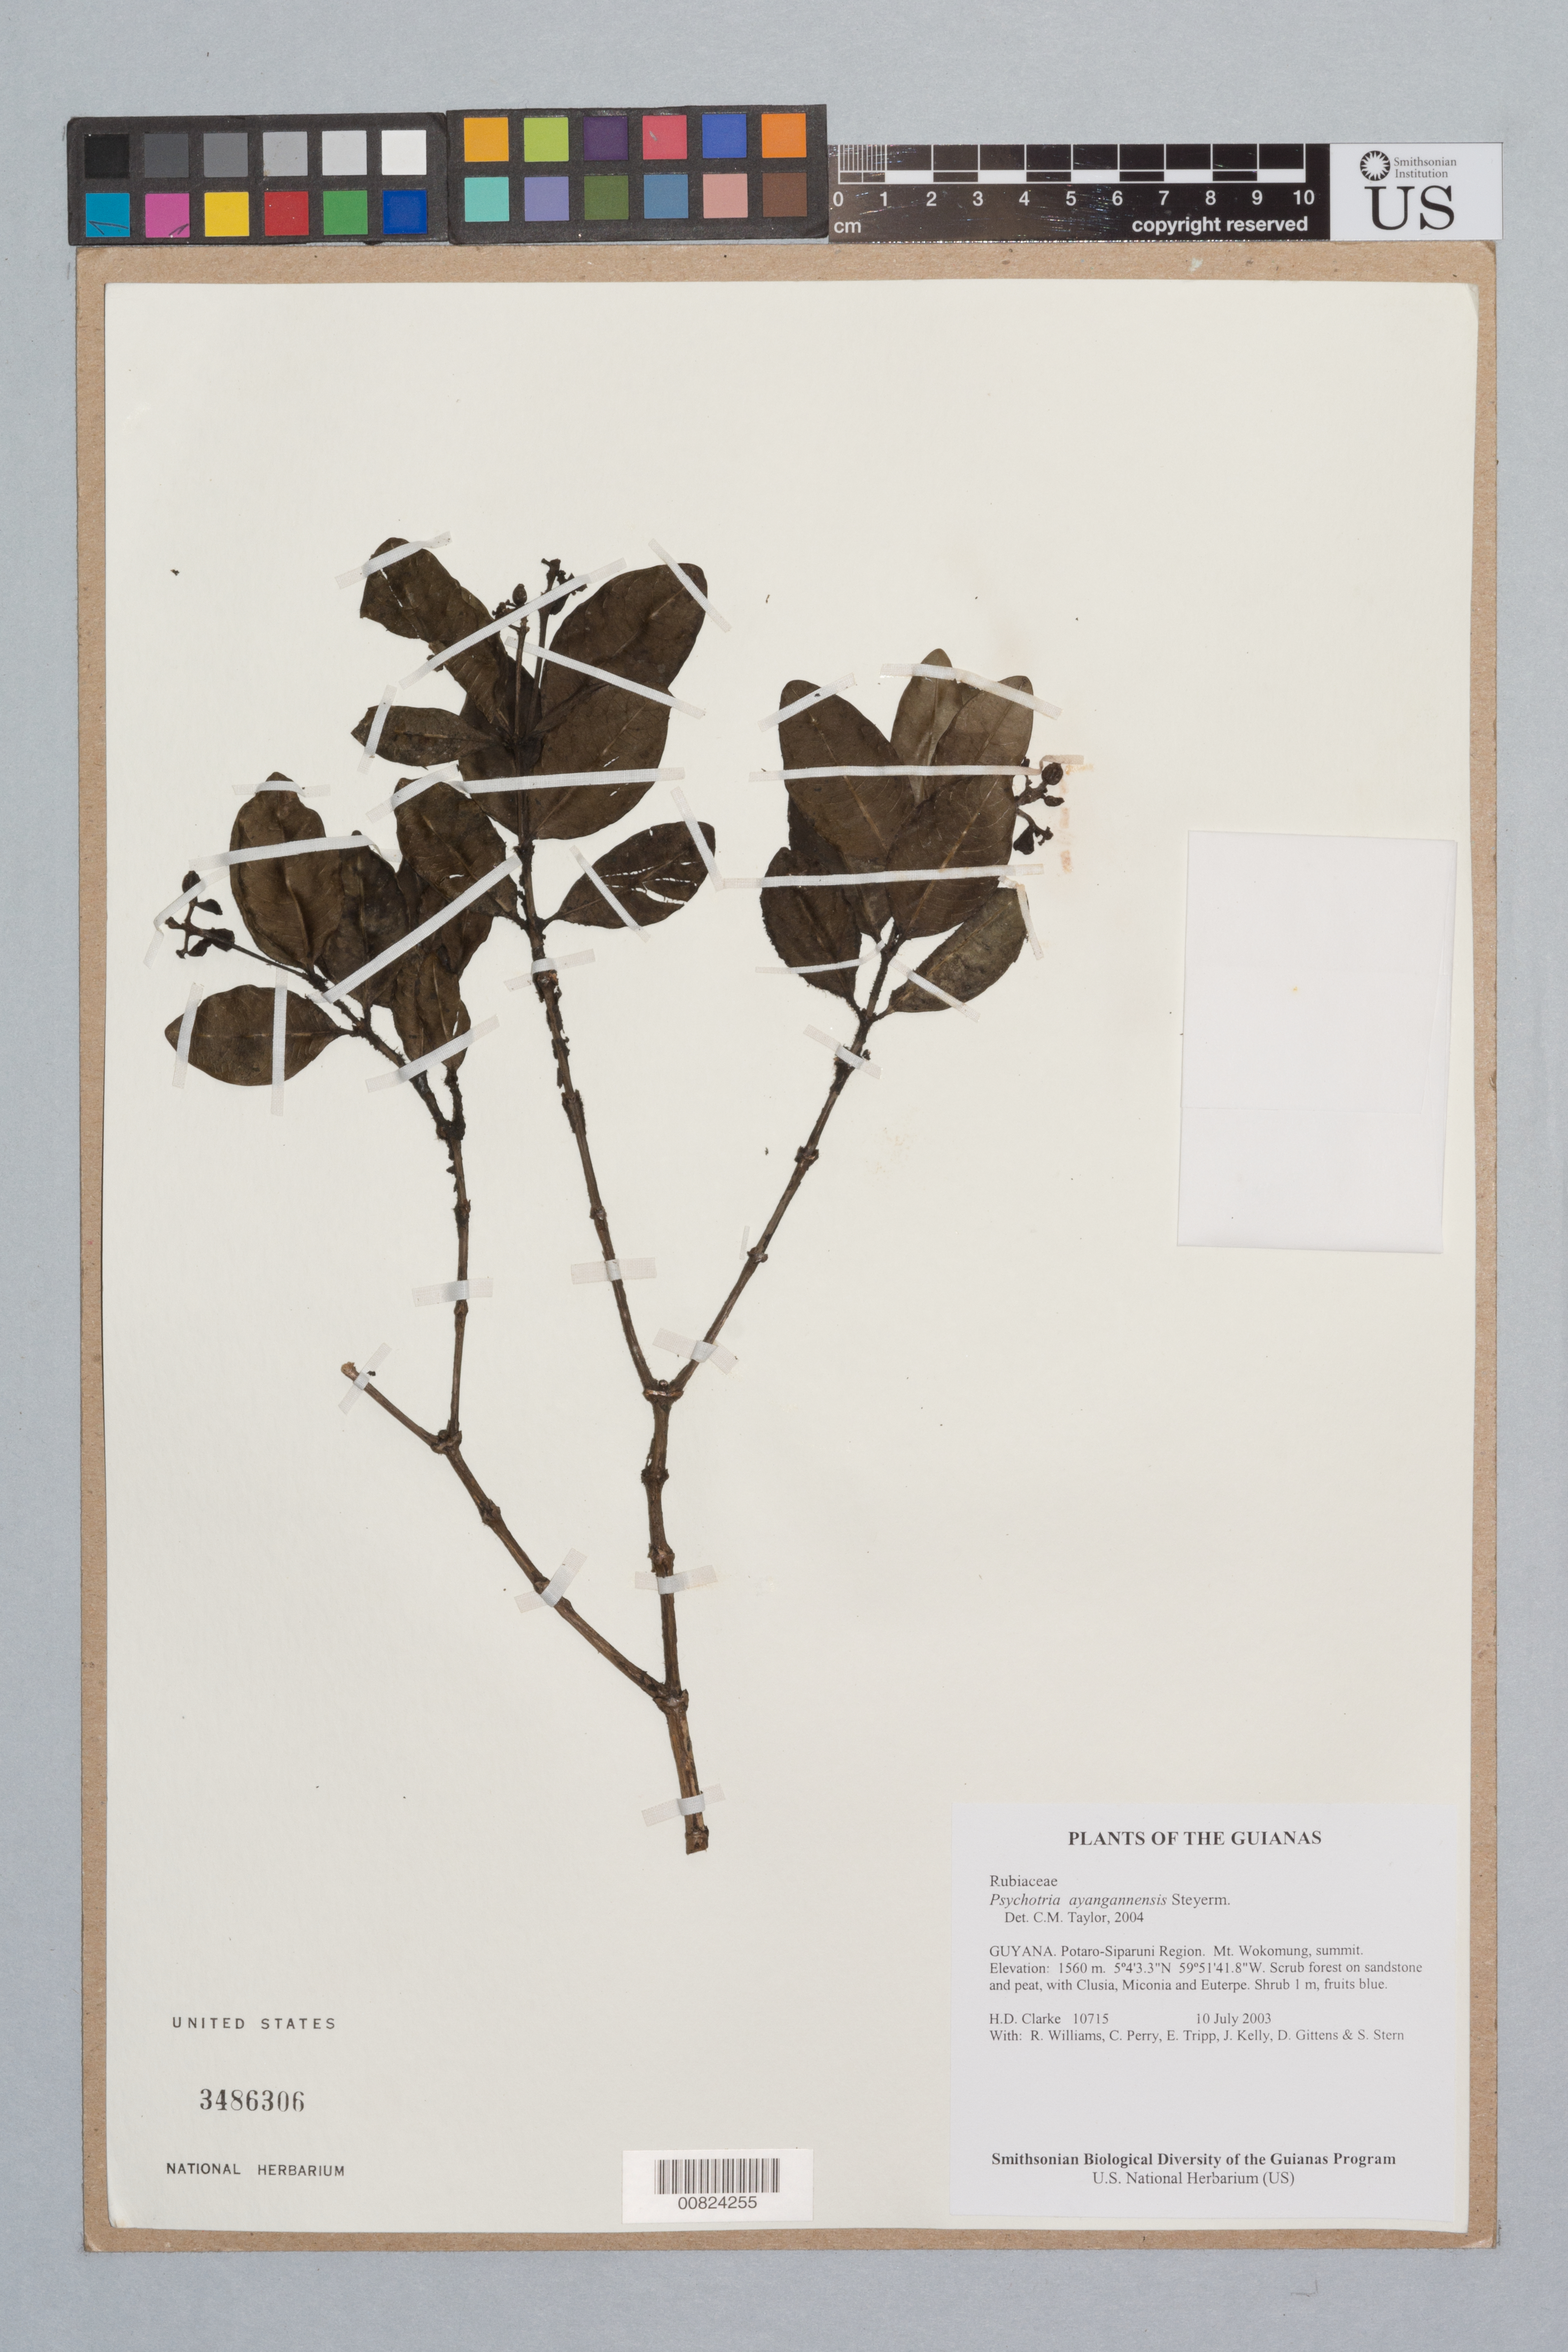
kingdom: Plantae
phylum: Tracheophyta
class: Magnoliopsida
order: Gentianales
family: Rubiaceae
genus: Palicourea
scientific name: Palicourea ayangannensis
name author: (Steyerm.) Delprete & J.H. Kirkbr.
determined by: Kirkbride, J. H., Jr.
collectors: H. D. Clarke, R. Williams, C. Perry, E. Tripp, J. Kelly, D. Gittens & S. R. Stern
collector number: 10715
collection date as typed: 10 July 2003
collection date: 2003-07-10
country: Guyana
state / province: Potaro-Siparuni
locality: Mt. Wokomung, summit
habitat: Scrub forest on sandstone and peat, with Clusia, Miconia and Euterpe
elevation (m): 1560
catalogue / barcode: US 3486306